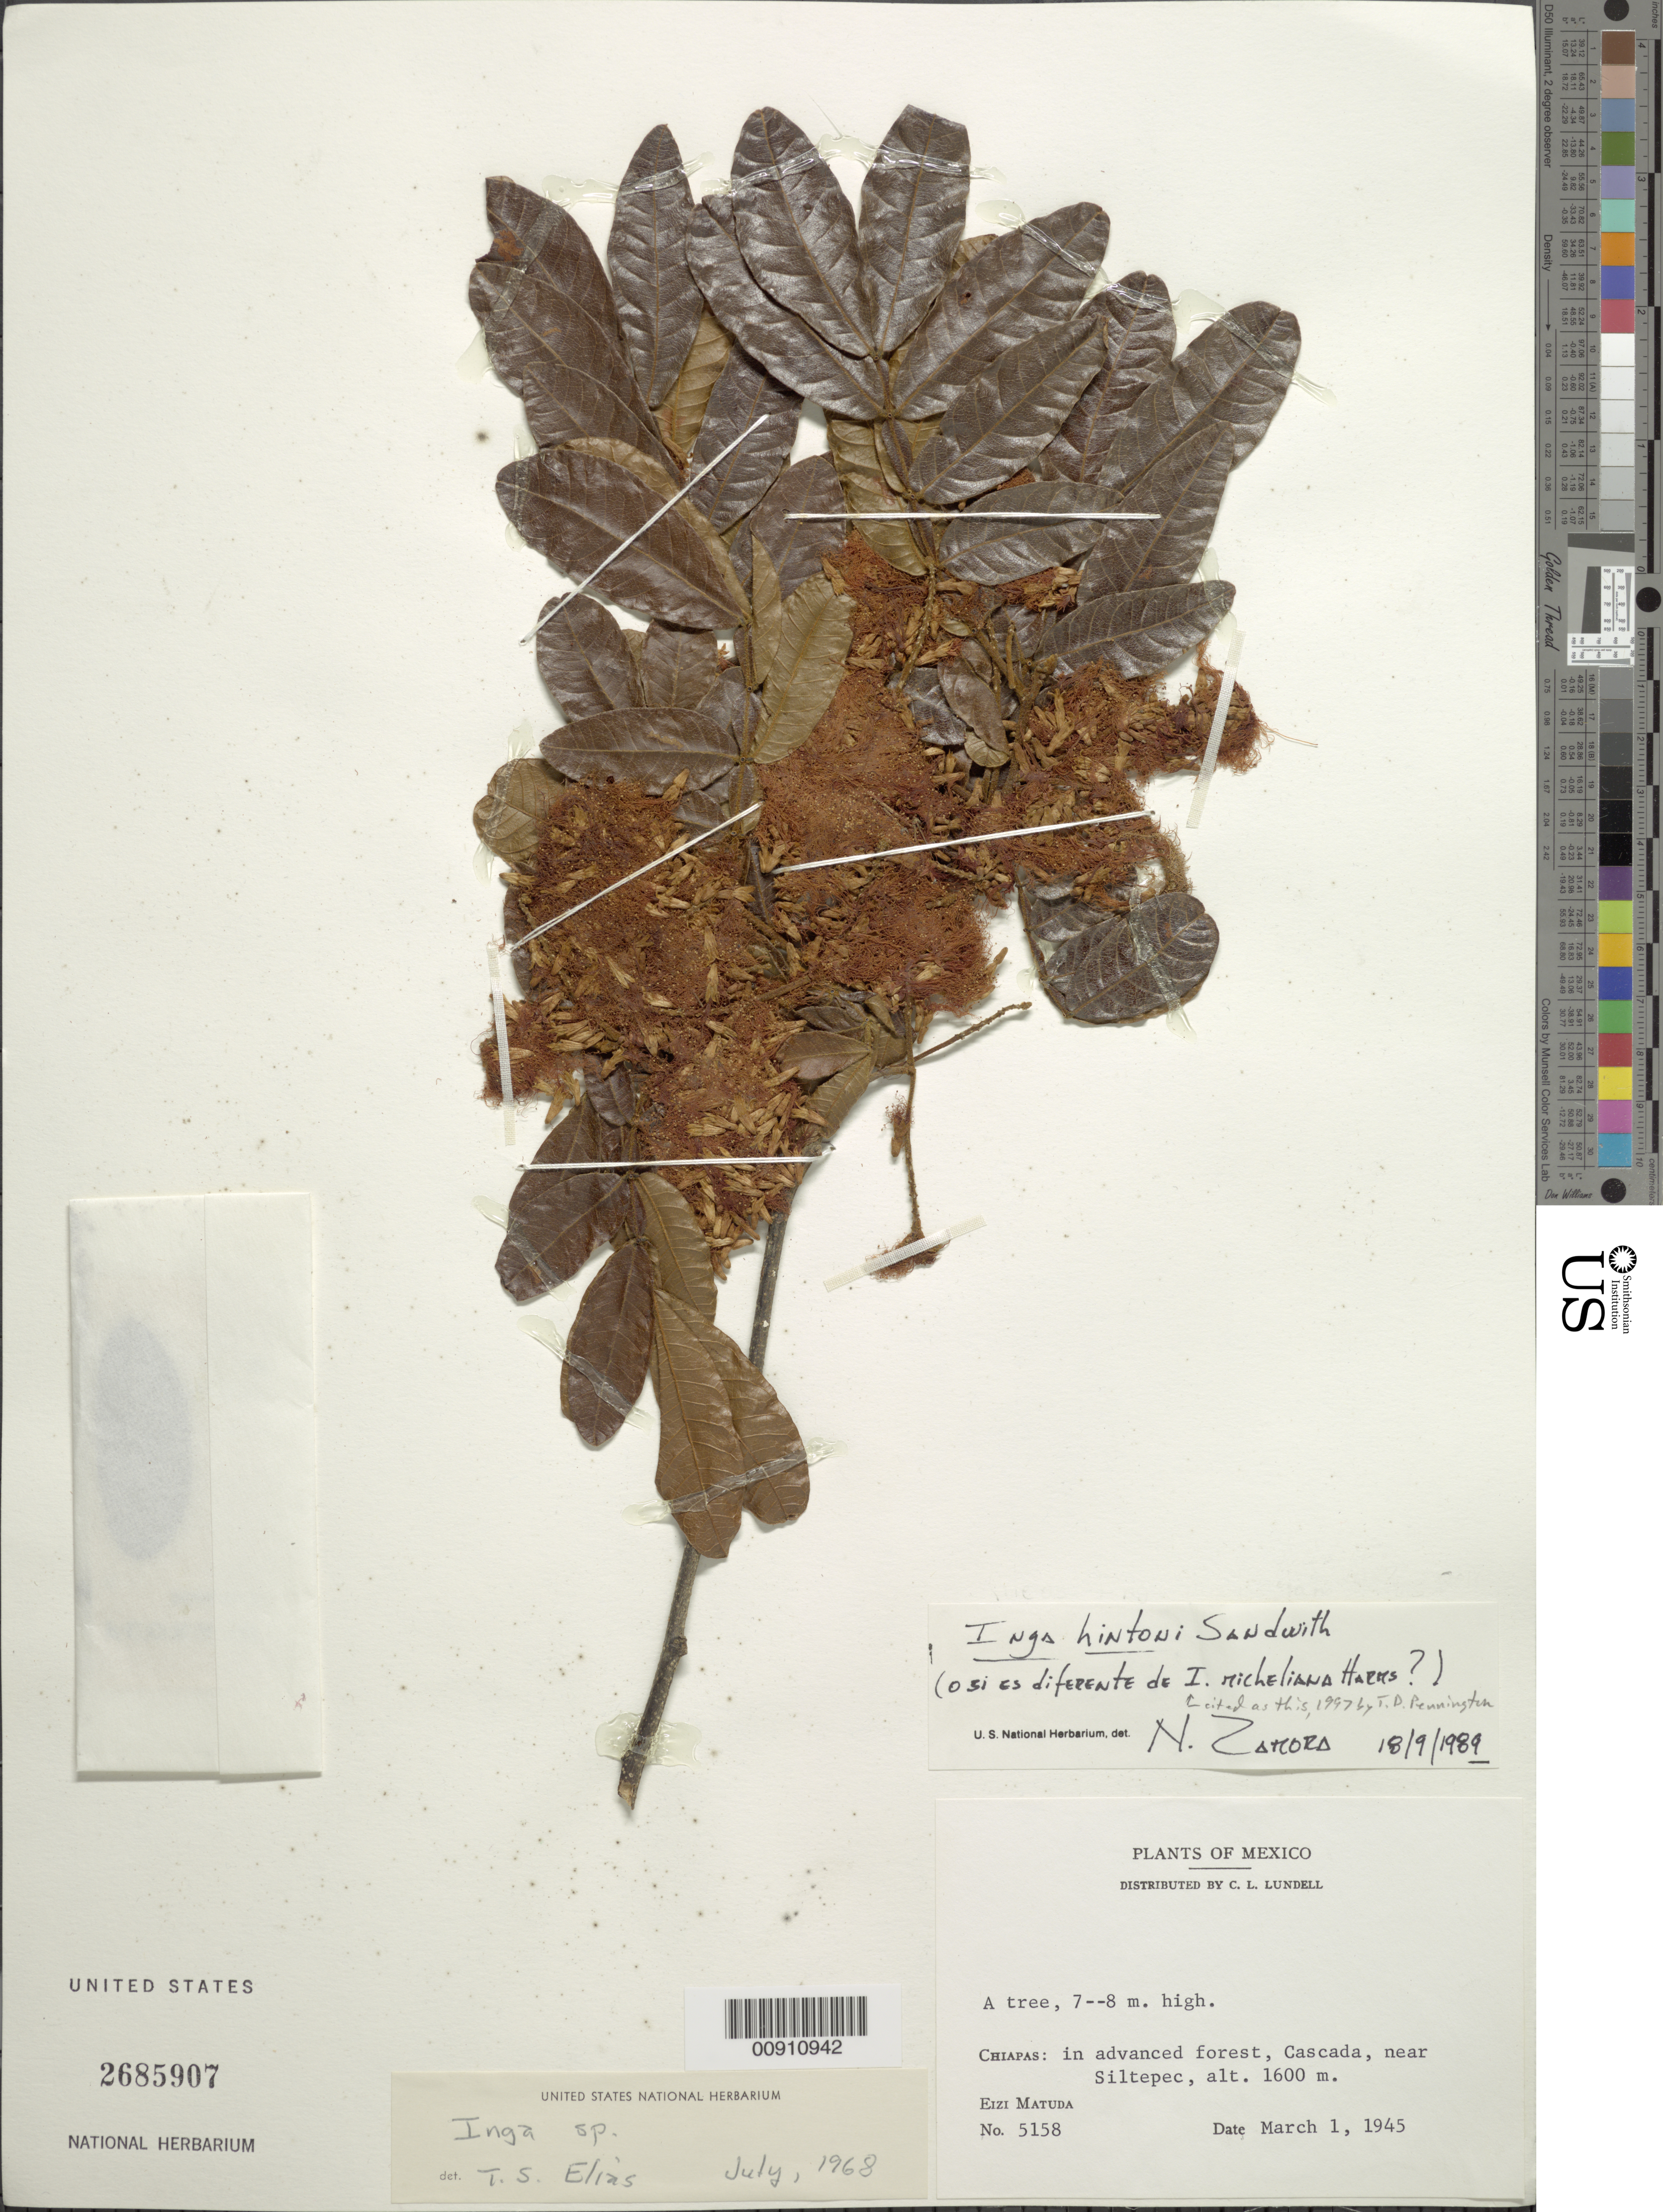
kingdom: Plantae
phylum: Tracheophyta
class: Magnoliopsida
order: Fabales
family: Fabaceae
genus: Inga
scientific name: Inga micheliana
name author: Harms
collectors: E. Matuda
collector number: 5158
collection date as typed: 01 Mar 1945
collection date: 1945-03-01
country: Mexico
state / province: Chiapas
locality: Chiapas: Cascada, near Siltepec.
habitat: In advanced forest.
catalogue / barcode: US 2685907